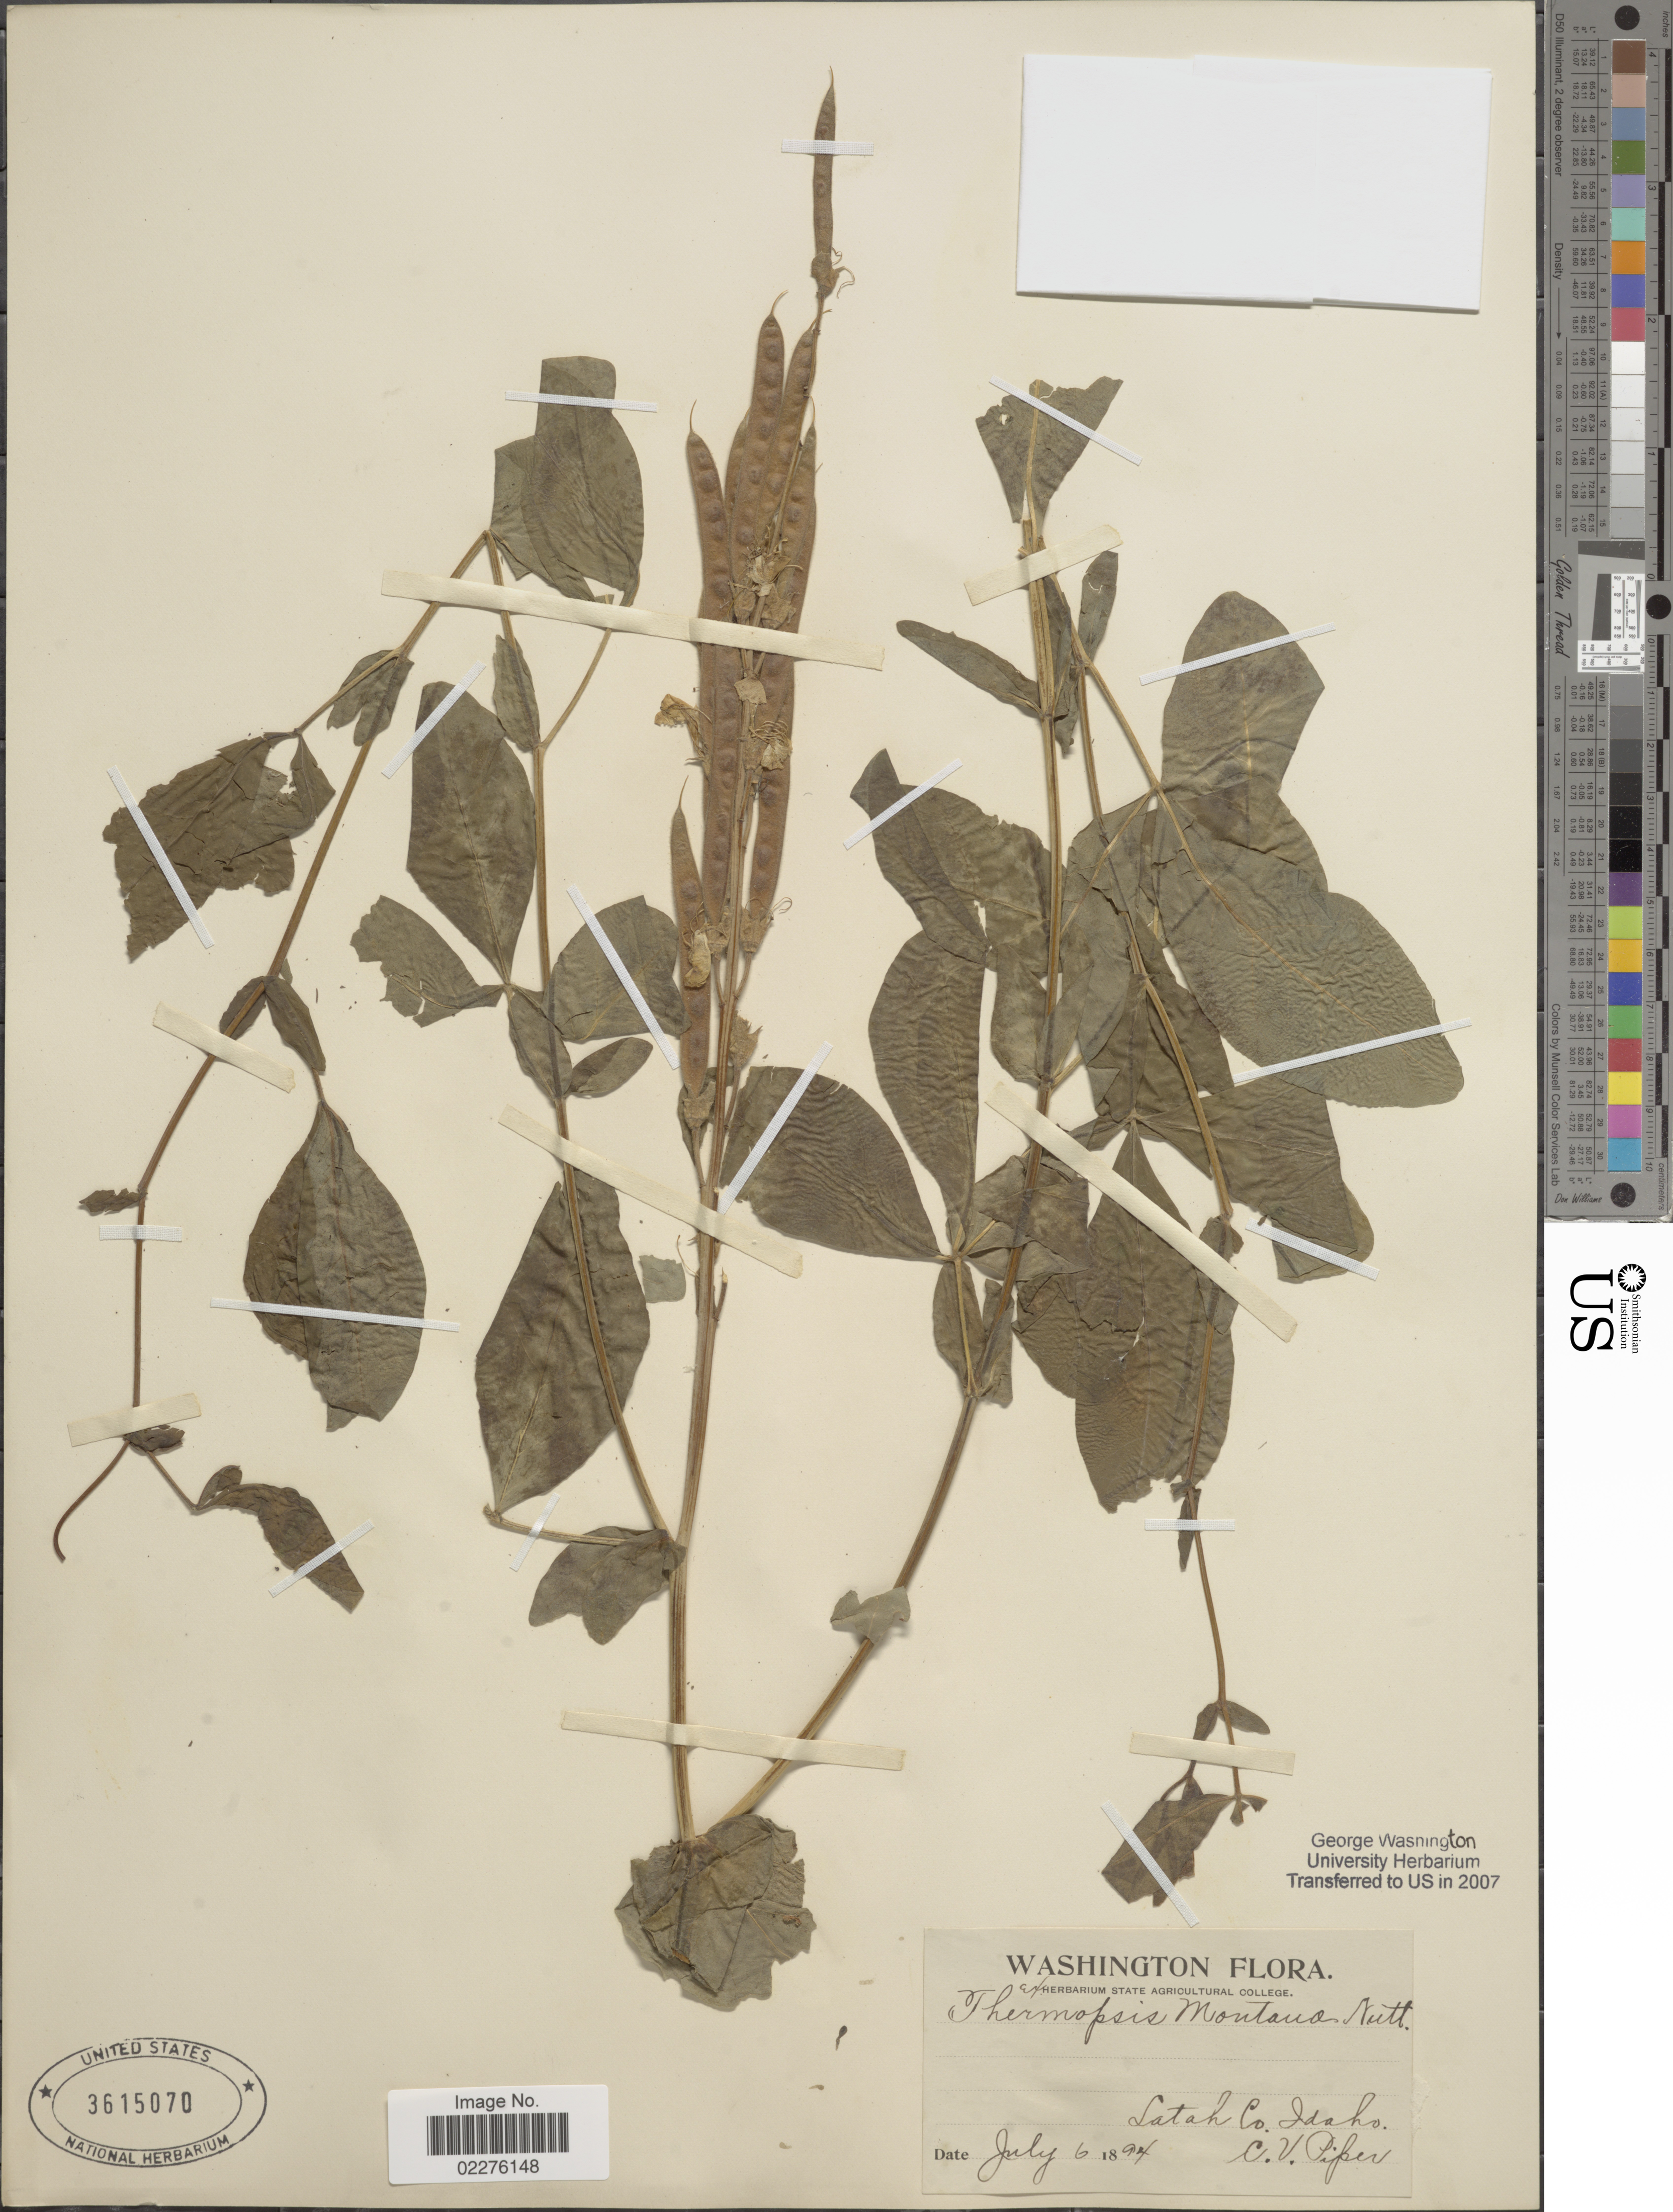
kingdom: Plantae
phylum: Tracheophyta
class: Magnoliopsida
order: Fabales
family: Fabaceae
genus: Thermopsis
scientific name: Thermopsis montana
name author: Nutt.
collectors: C. V. Piper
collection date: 1894-07-06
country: United States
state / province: Idaho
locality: Latah Co, Washington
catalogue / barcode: US 3615070